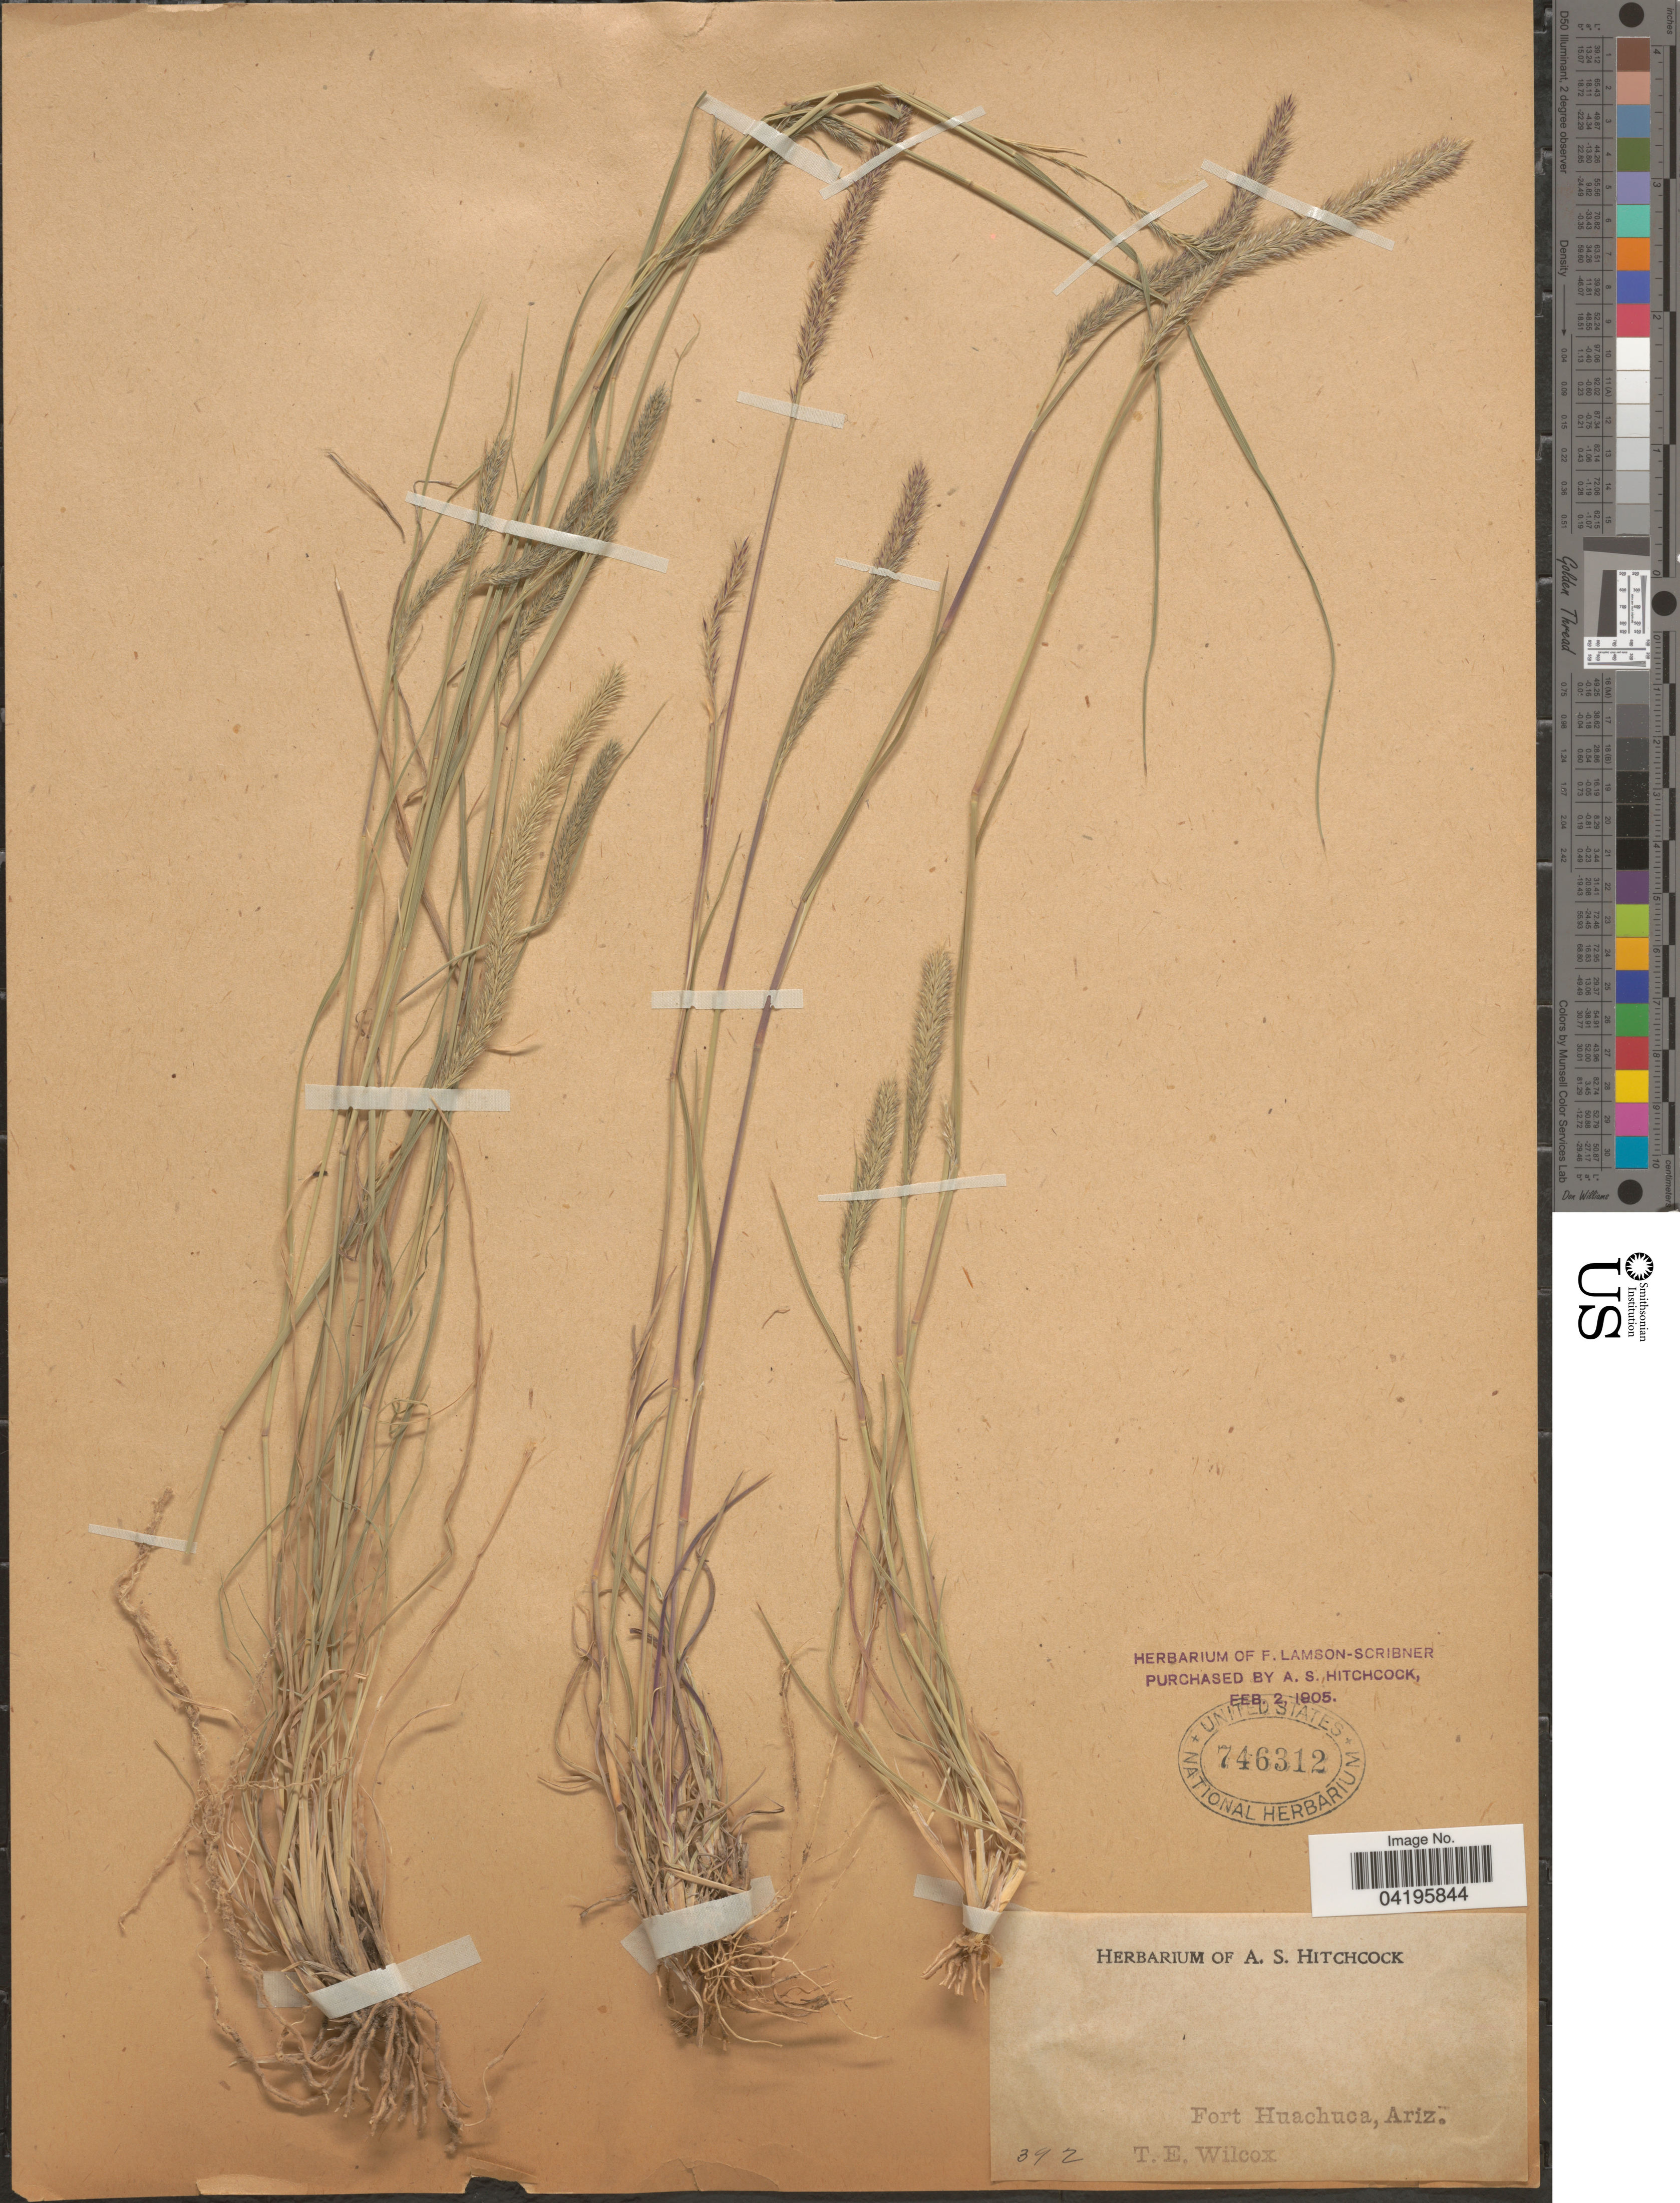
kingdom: Plantae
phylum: Tracheophyta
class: Liliopsida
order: Poales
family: Poaceae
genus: Muhlenbergia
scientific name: Muhlenbergia phleoides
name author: (Kunth) Columbus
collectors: T. E. Wilcox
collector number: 392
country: United States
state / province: Arizona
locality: Fort Huachuca.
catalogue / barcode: US 746312